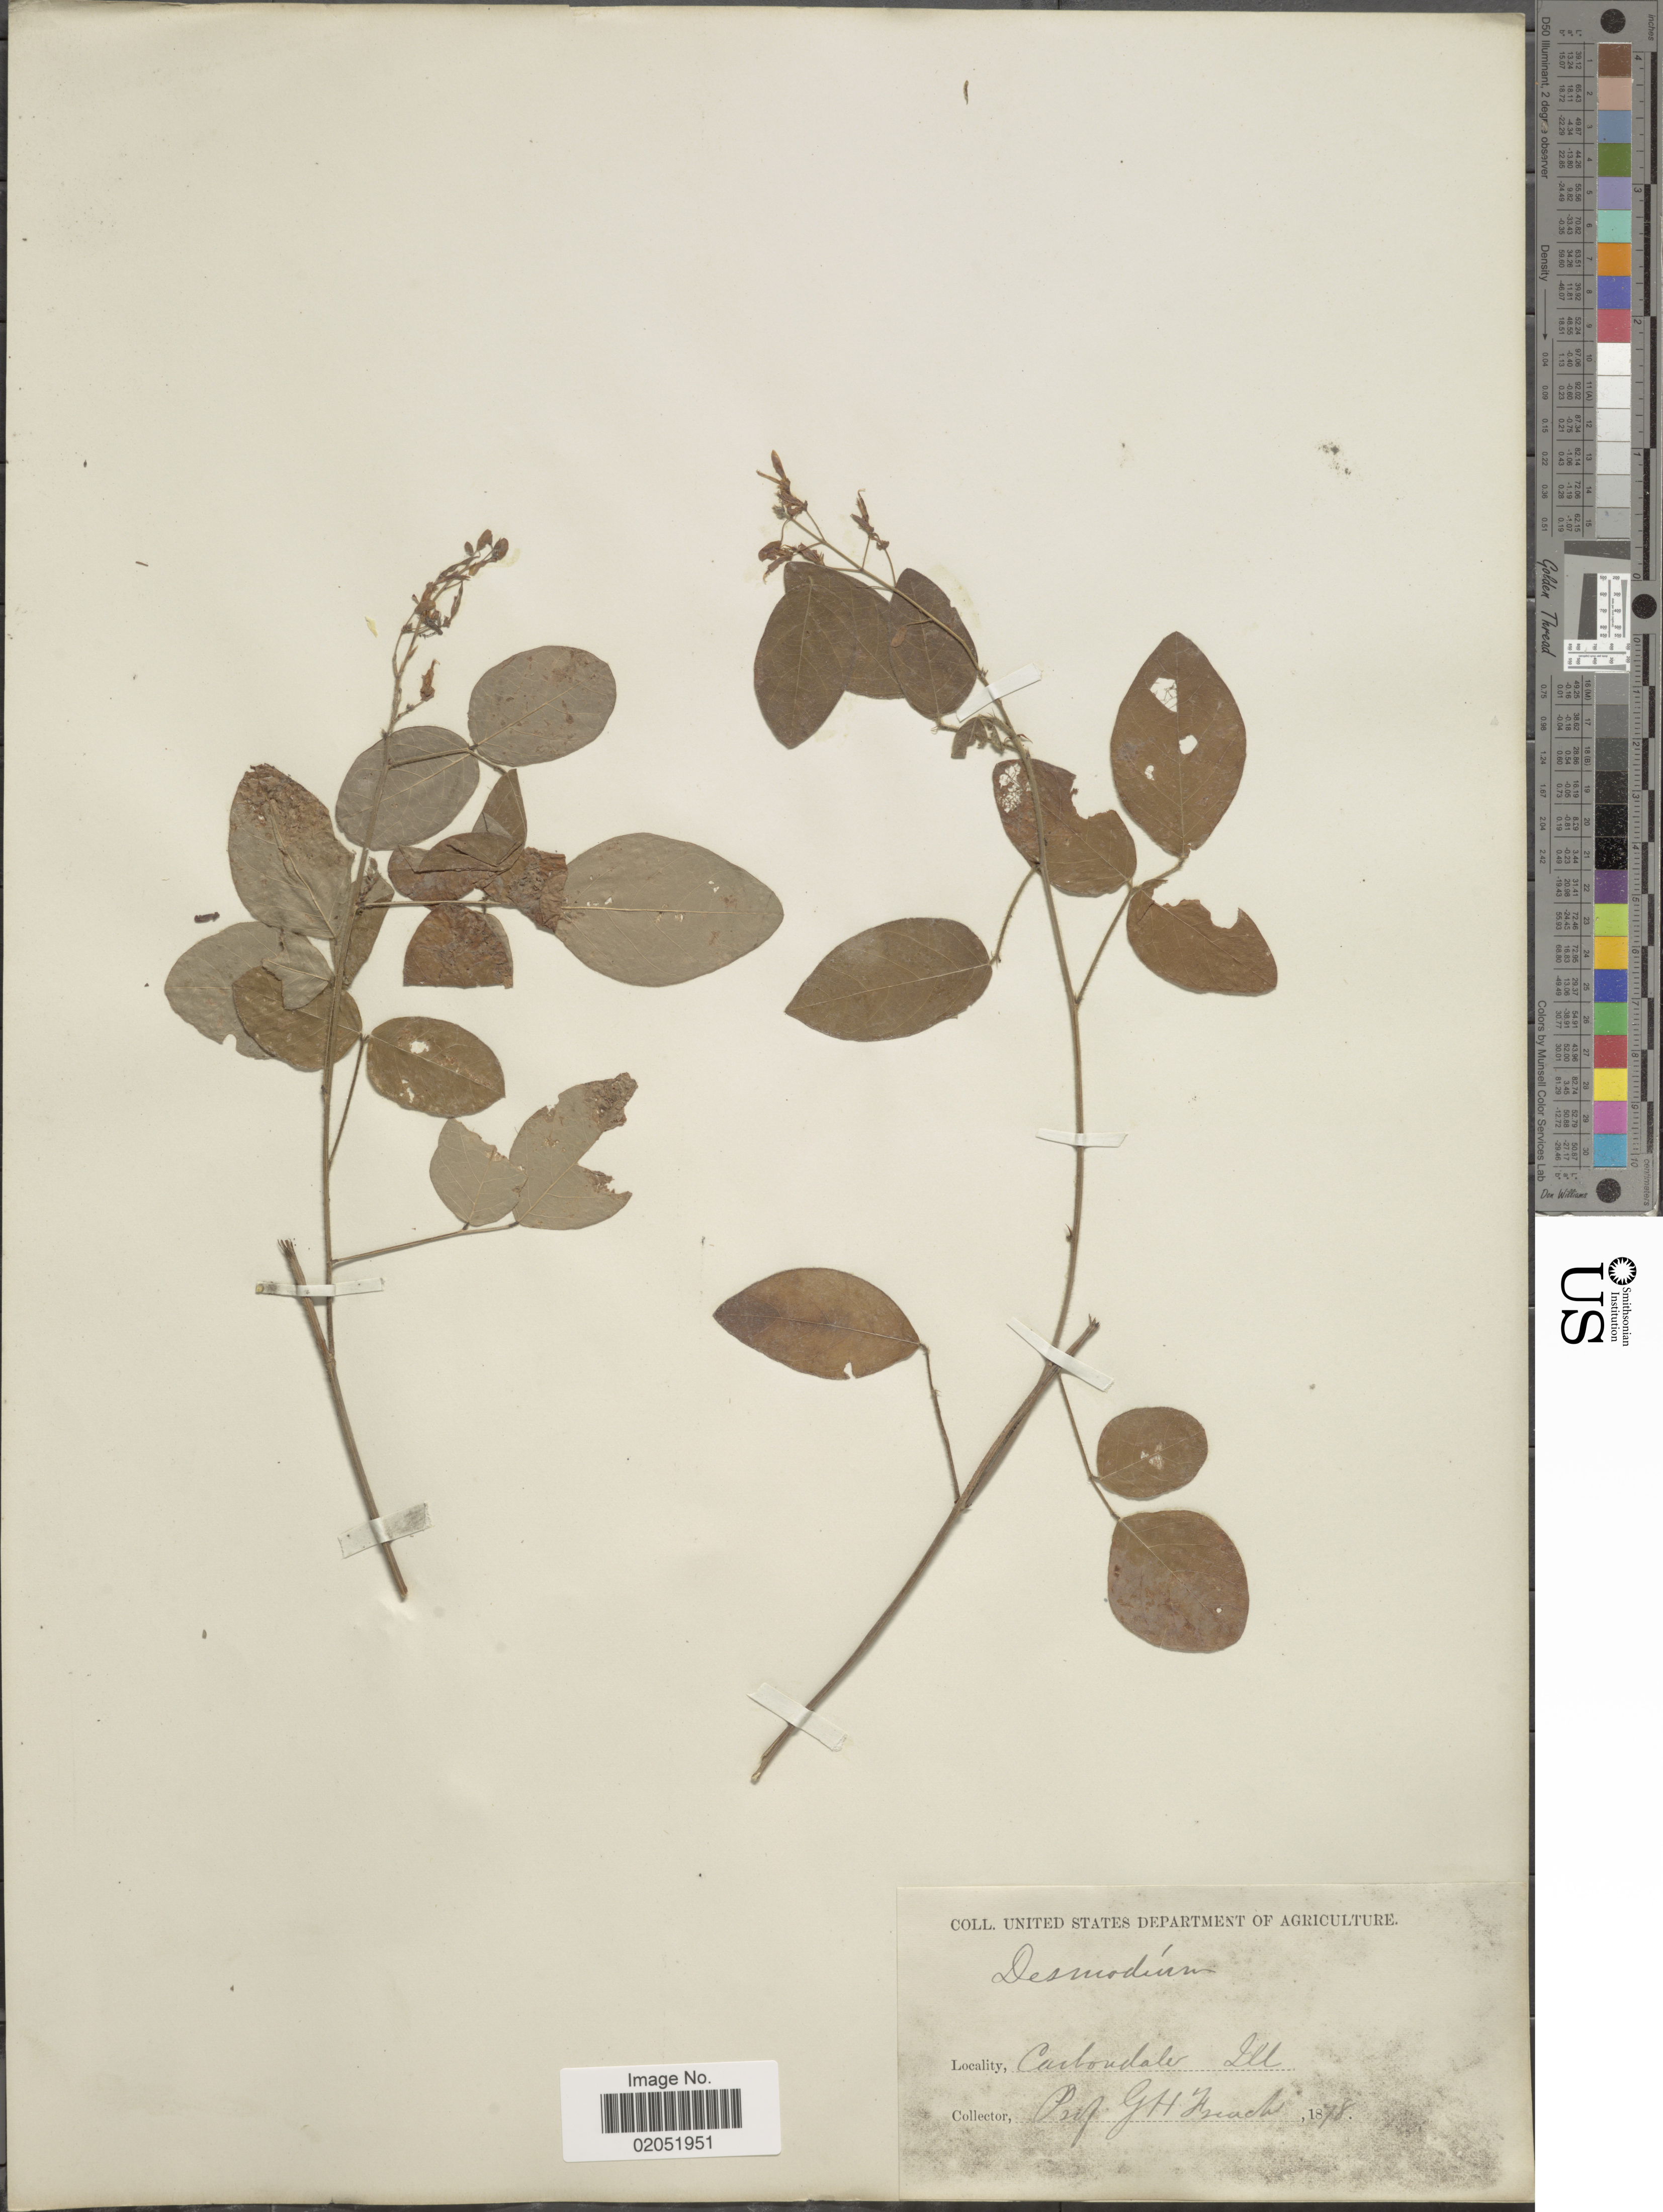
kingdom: Plantae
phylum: Tracheophyta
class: Magnoliopsida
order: Fabales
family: Fabaceae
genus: Desmodium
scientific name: Desmodium sp.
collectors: G. H. French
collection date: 1878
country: United States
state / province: Illinois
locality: Carbondale, Ill.